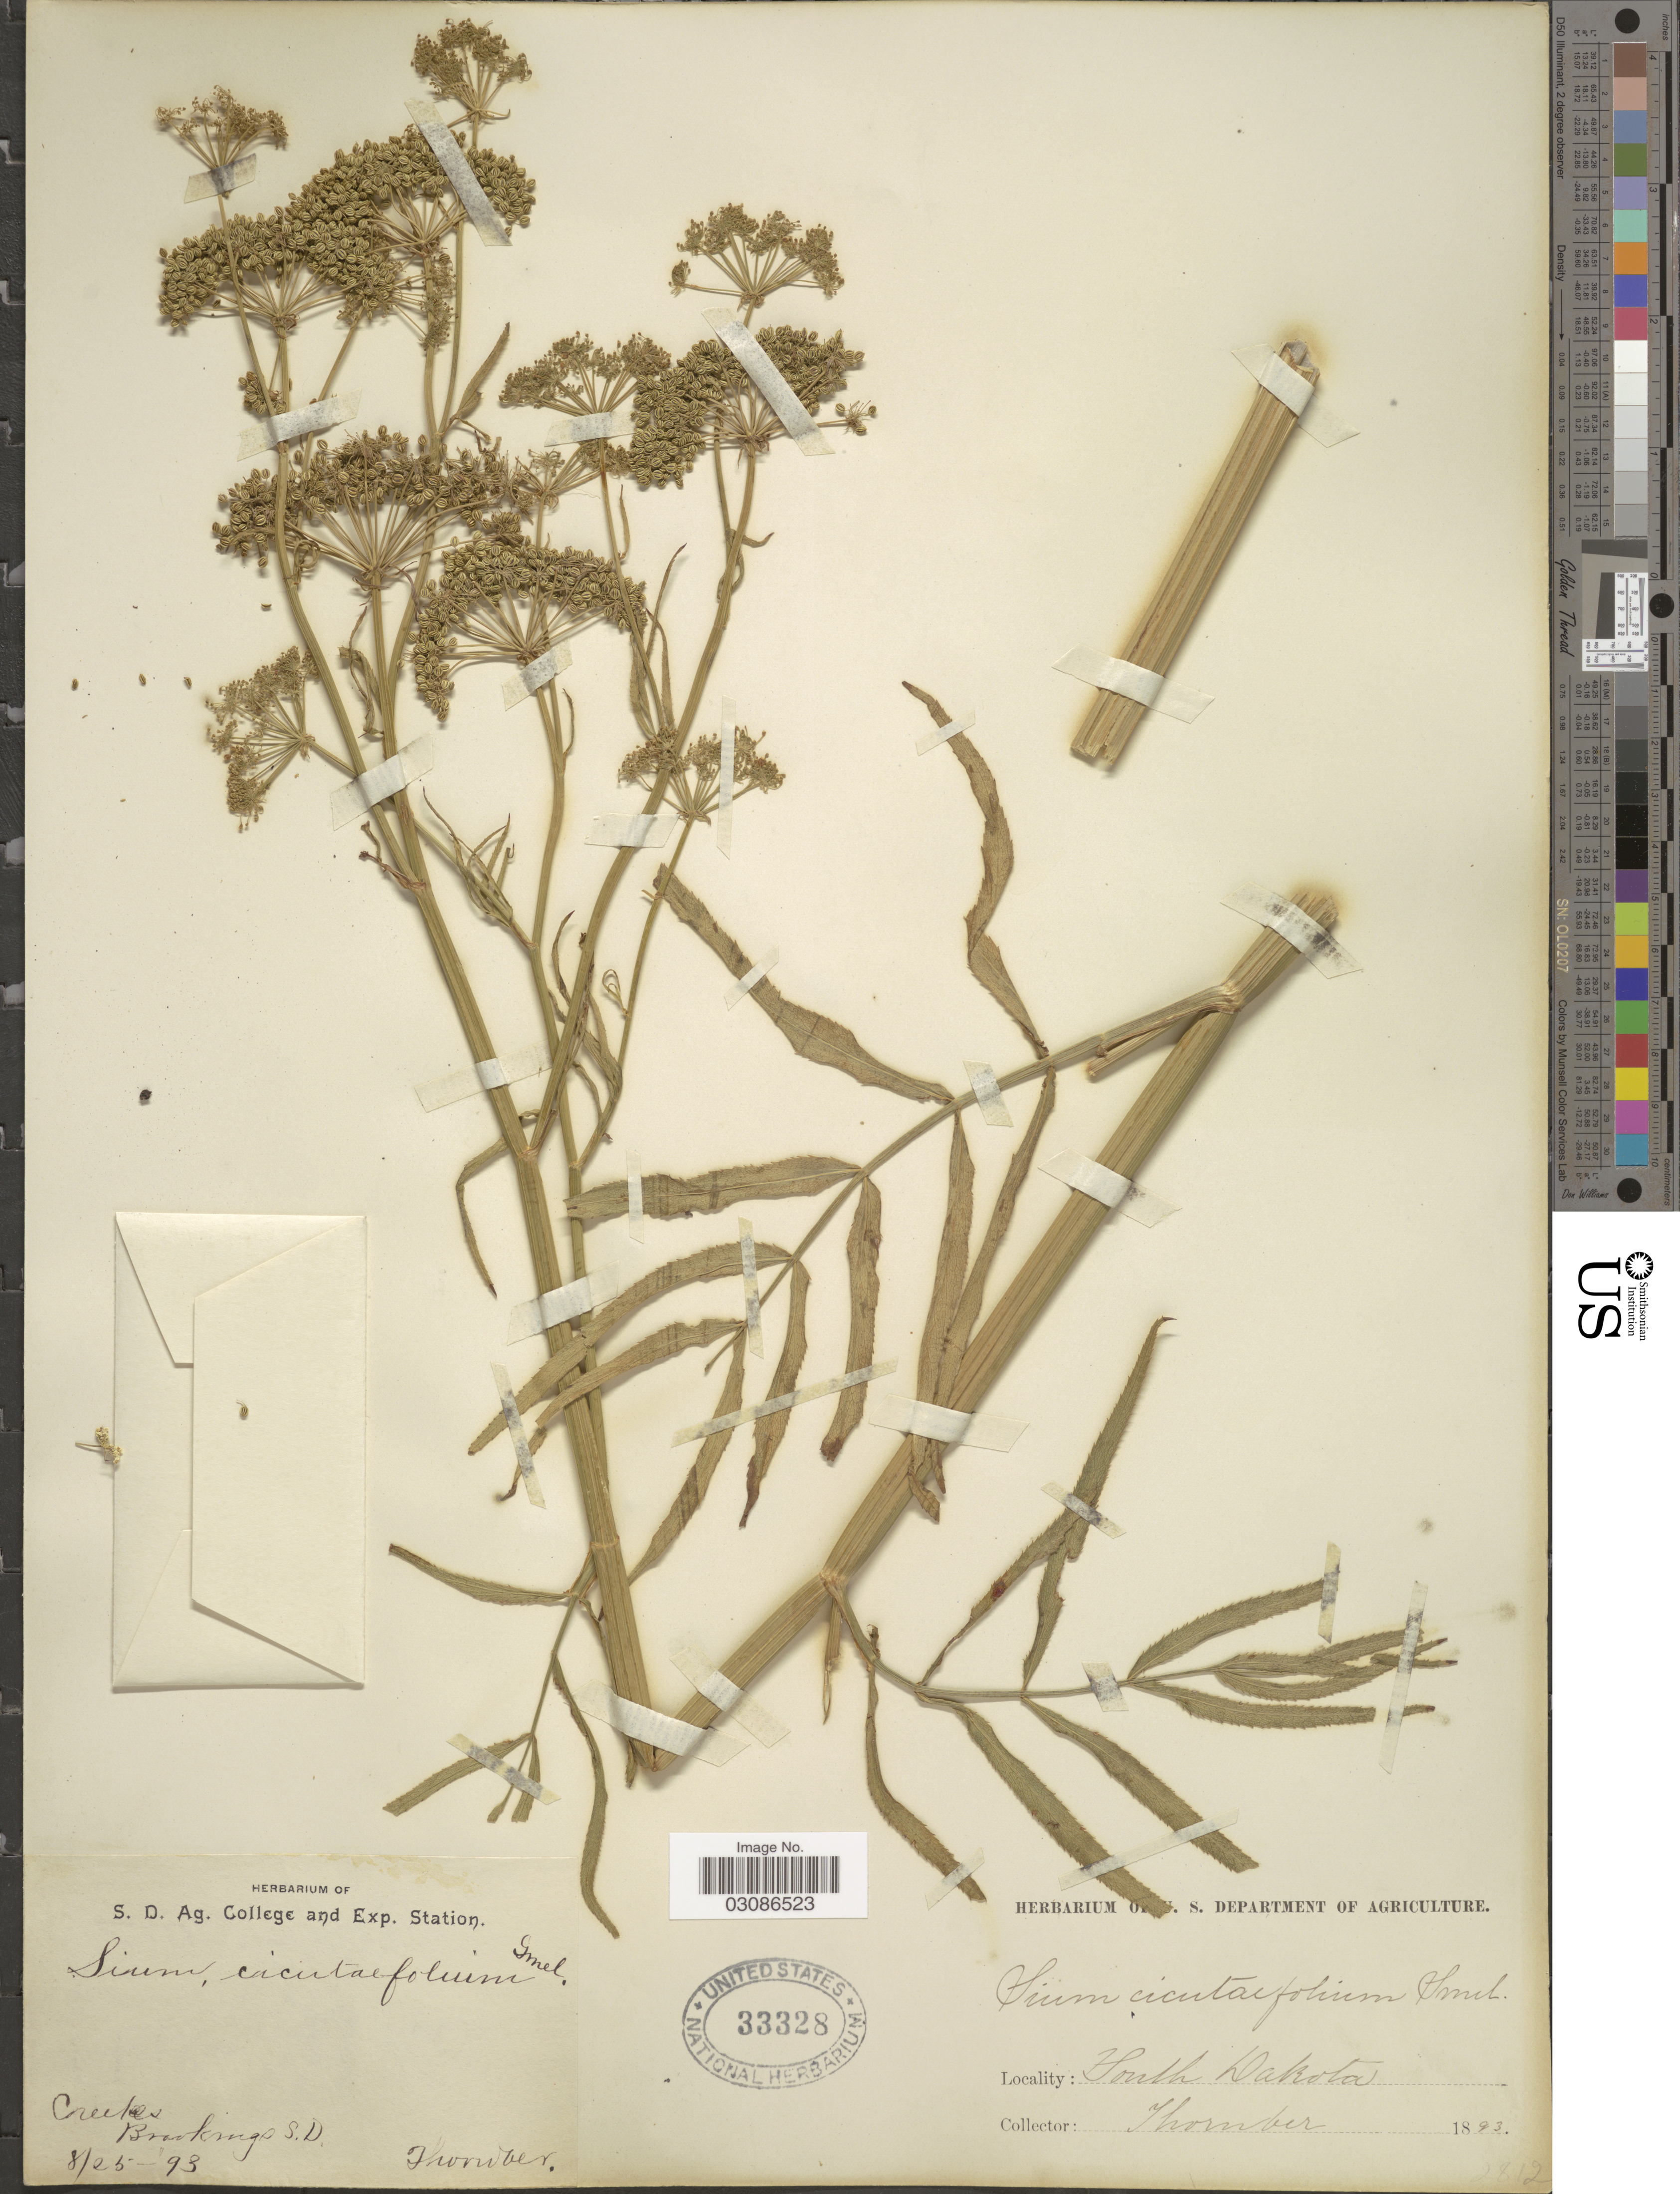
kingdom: Plantae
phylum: Tracheophyta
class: Magnoliopsida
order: Apiales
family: Apiaceae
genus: Sium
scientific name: Sium suave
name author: Walter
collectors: -. Thornber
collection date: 1893-08-25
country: United States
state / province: South Dakota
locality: Creeks, Brookings.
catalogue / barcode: US 33328